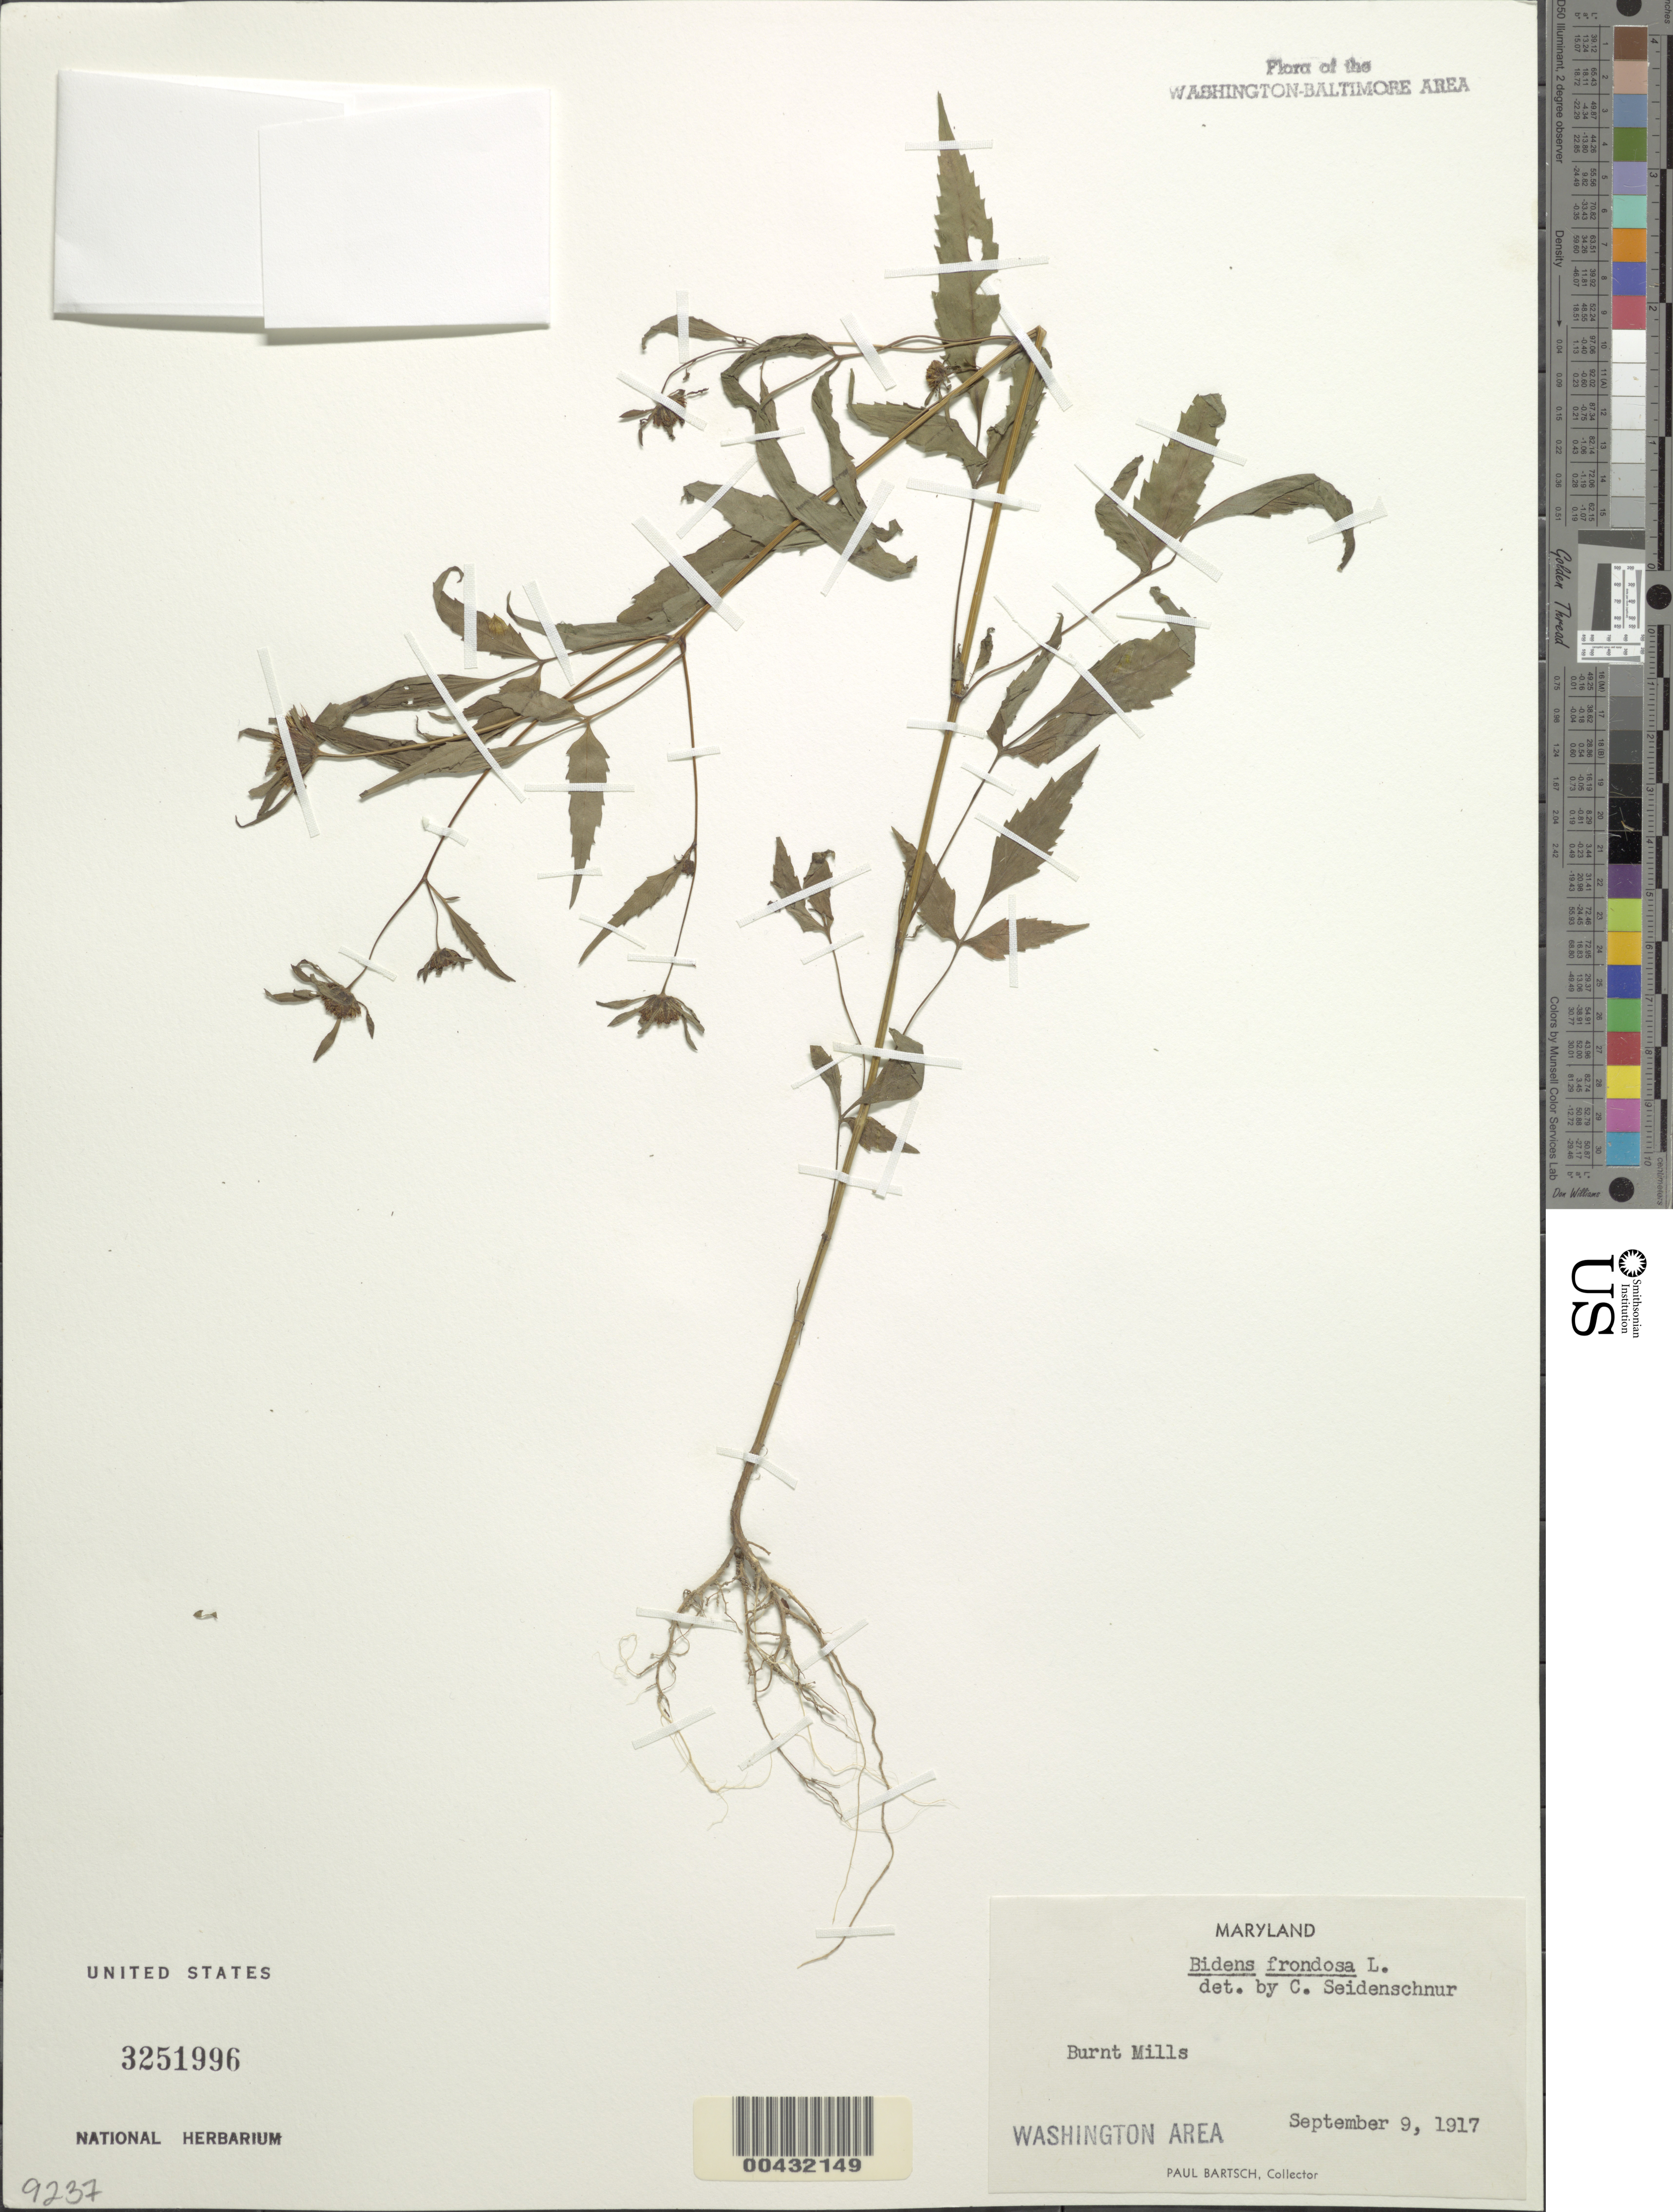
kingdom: Plantae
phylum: Tracheophyta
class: Magnoliopsida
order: Asterales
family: Asteraceae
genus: Bidens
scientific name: Bidens frondosa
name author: L.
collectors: P. Bartsch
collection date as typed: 09 Sep 1917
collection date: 1917-09-09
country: United States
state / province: Maryland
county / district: Montgomery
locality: Burnt Mills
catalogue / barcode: US 3251996